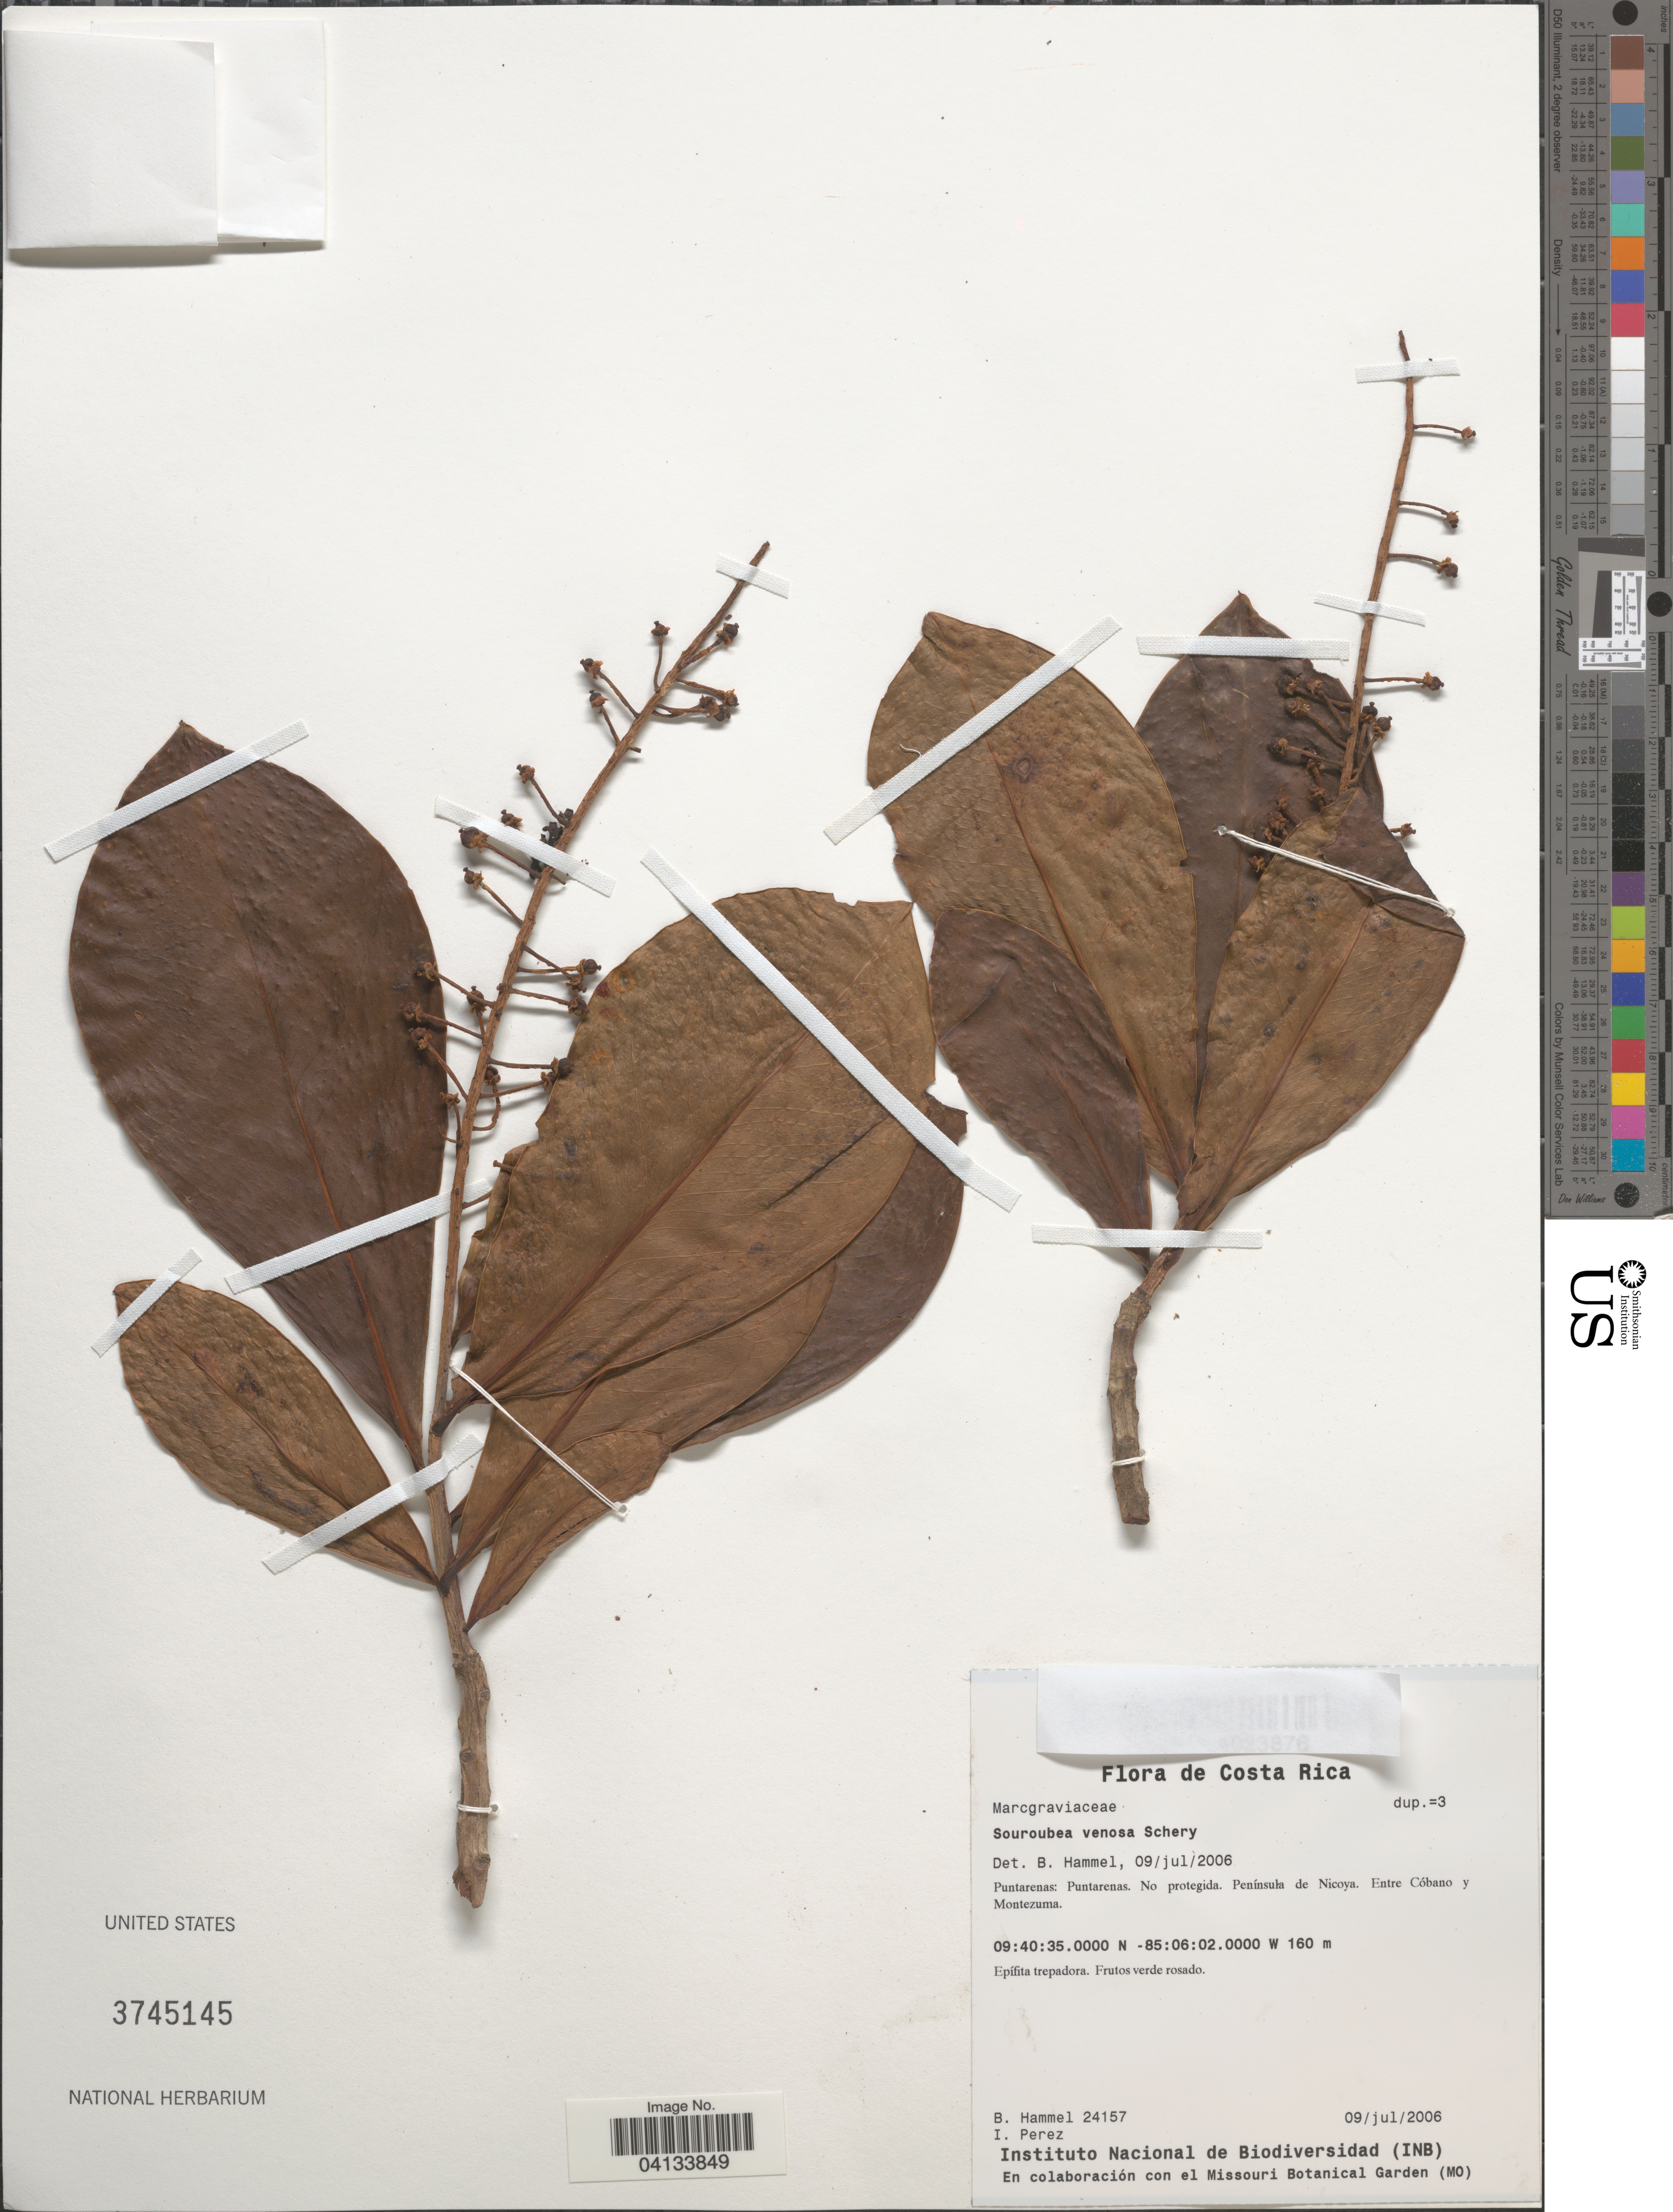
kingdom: Plantae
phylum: Tracheophyta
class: Magnoliopsida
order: Ericales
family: Marcgraviaceae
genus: Souroubea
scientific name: Souroubea venosa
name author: Schery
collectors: B. Hammel & I. Pérez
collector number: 24157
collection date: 2006-07-09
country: Costa Rica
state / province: Puntarenas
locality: Puntarenas. No protegida. Península de Nicoya. Entre Cóbano y Montezuma.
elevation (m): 160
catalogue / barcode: US 3745145